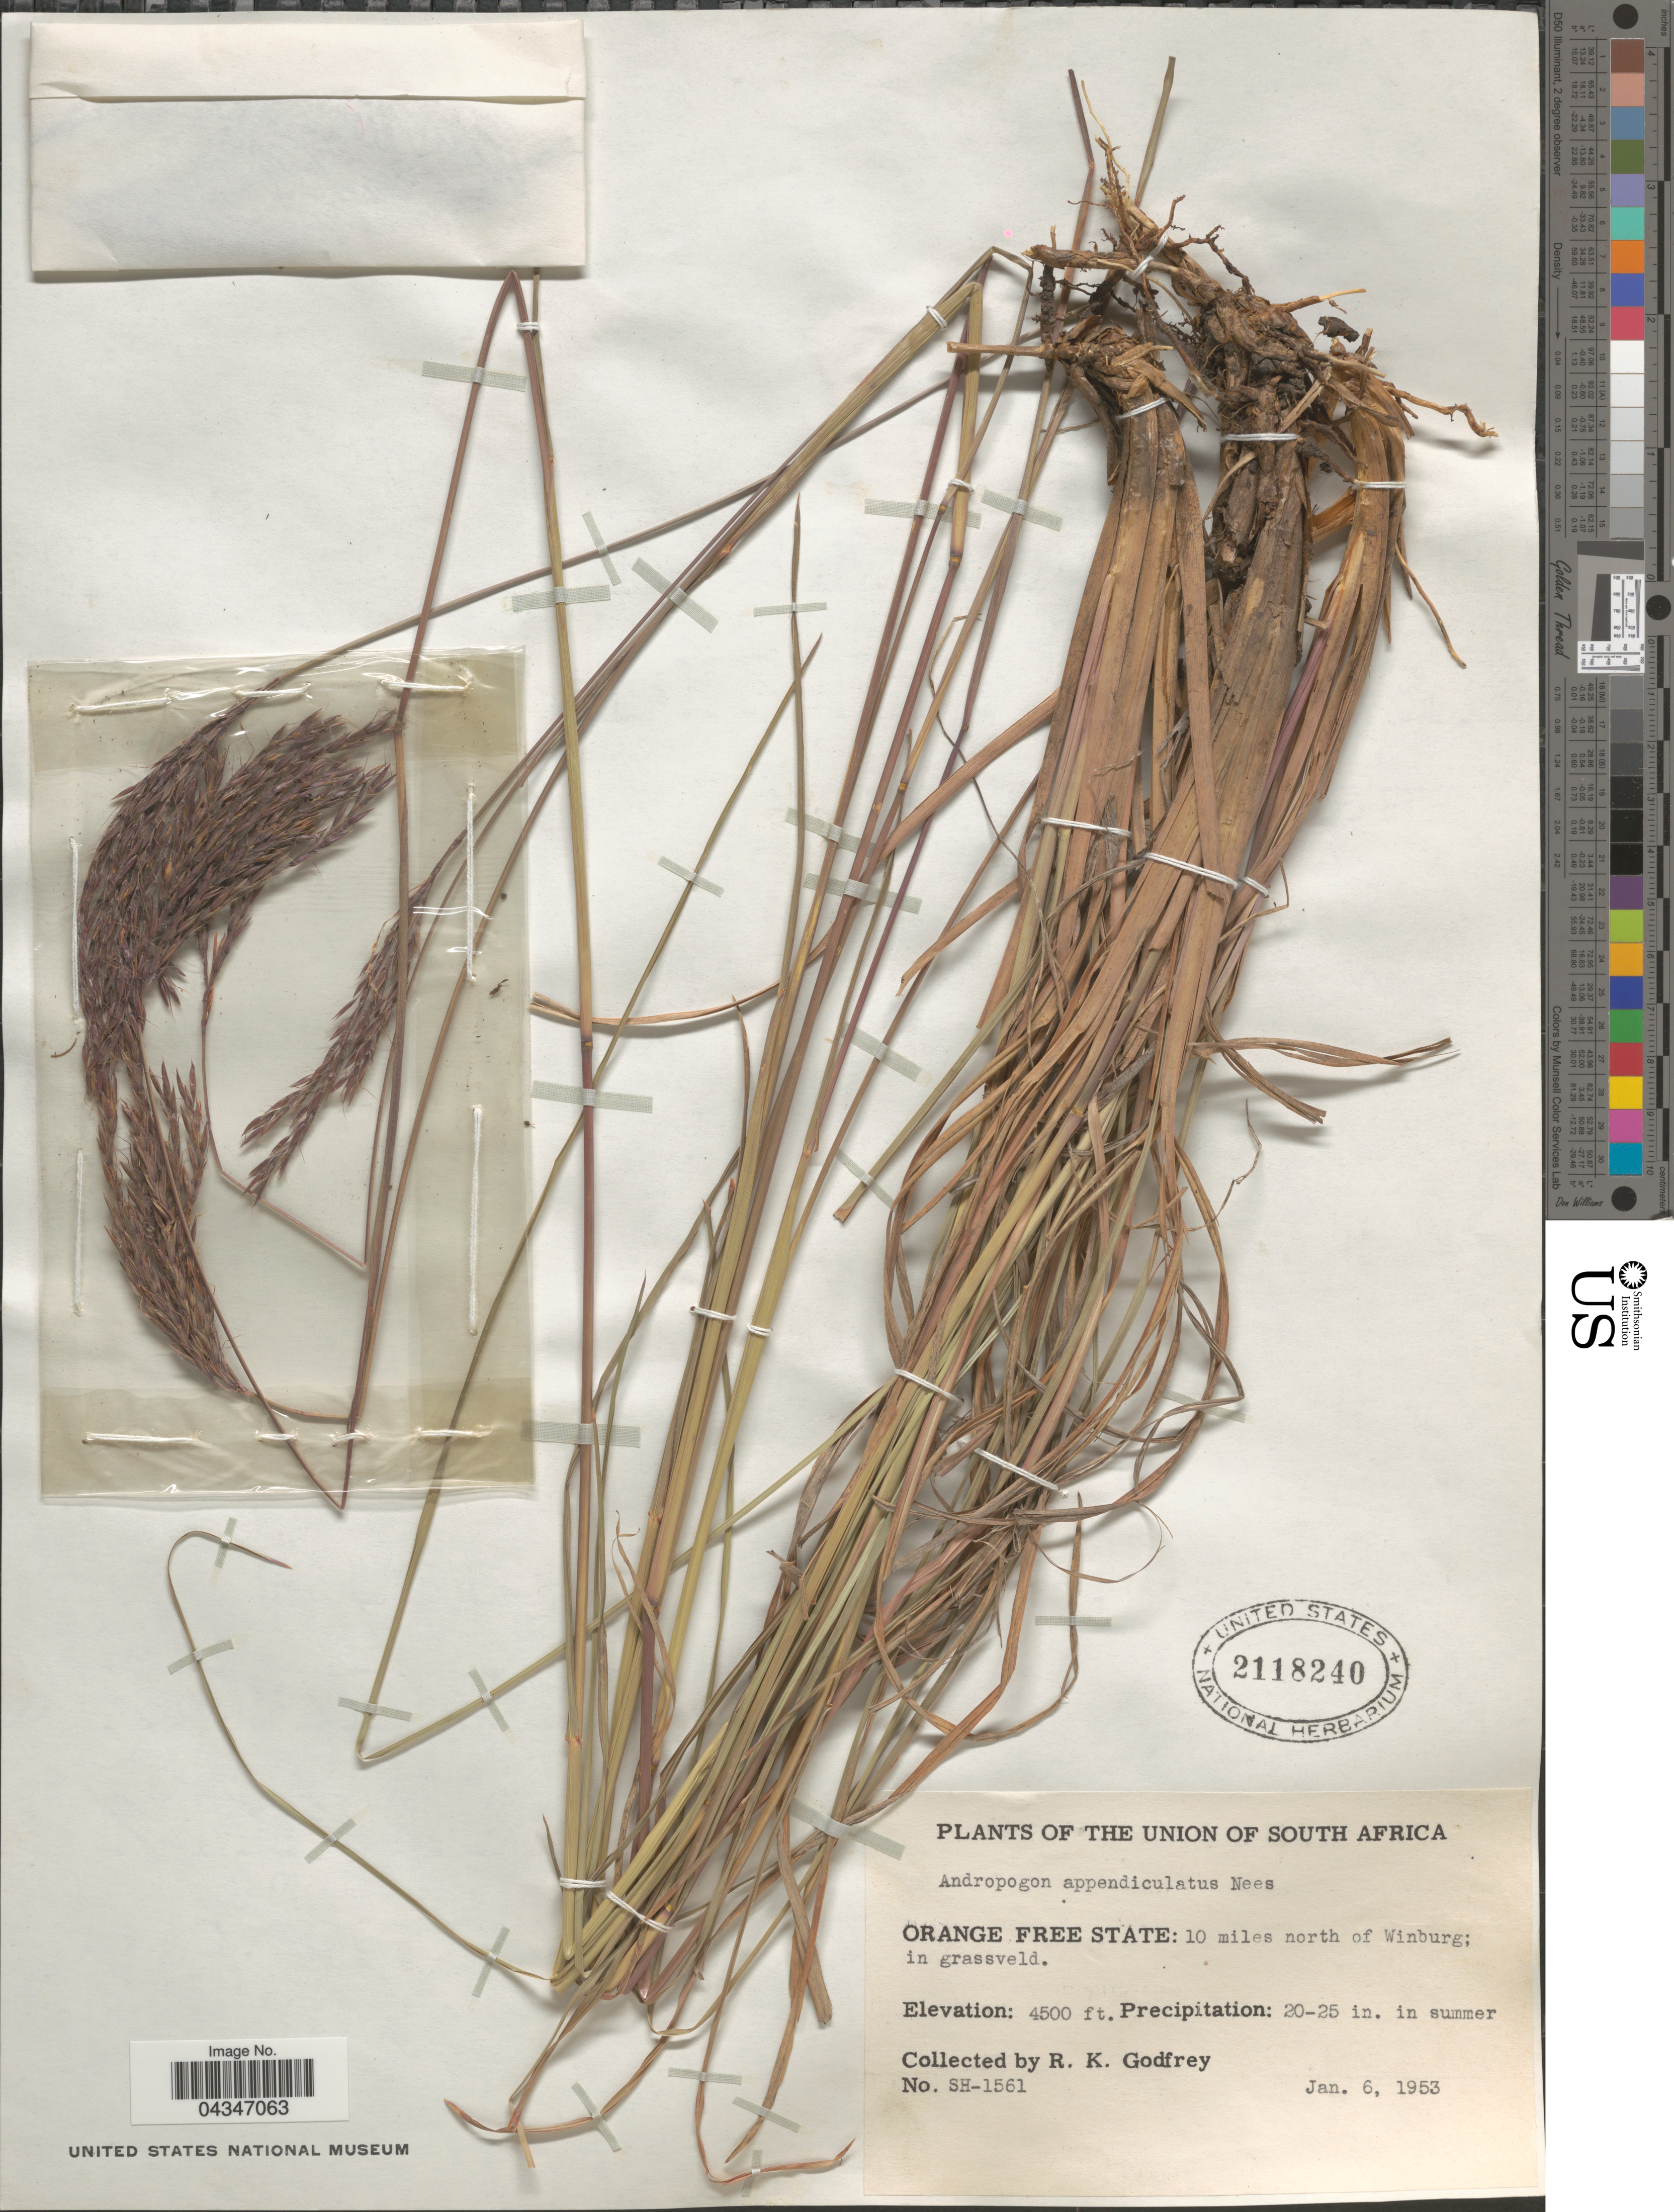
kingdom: Plantae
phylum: Tracheophyta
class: Liliopsida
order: Poales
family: Poaceae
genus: Andropogon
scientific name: Andropogon appendiculatus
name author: Nees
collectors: R. K. Godfrey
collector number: SH-1561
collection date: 1953-01-06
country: South Africa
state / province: Free State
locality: The Union of South Africa. Orange Free State: 10 miles north of Winburg.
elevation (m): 1372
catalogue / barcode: US 2118240